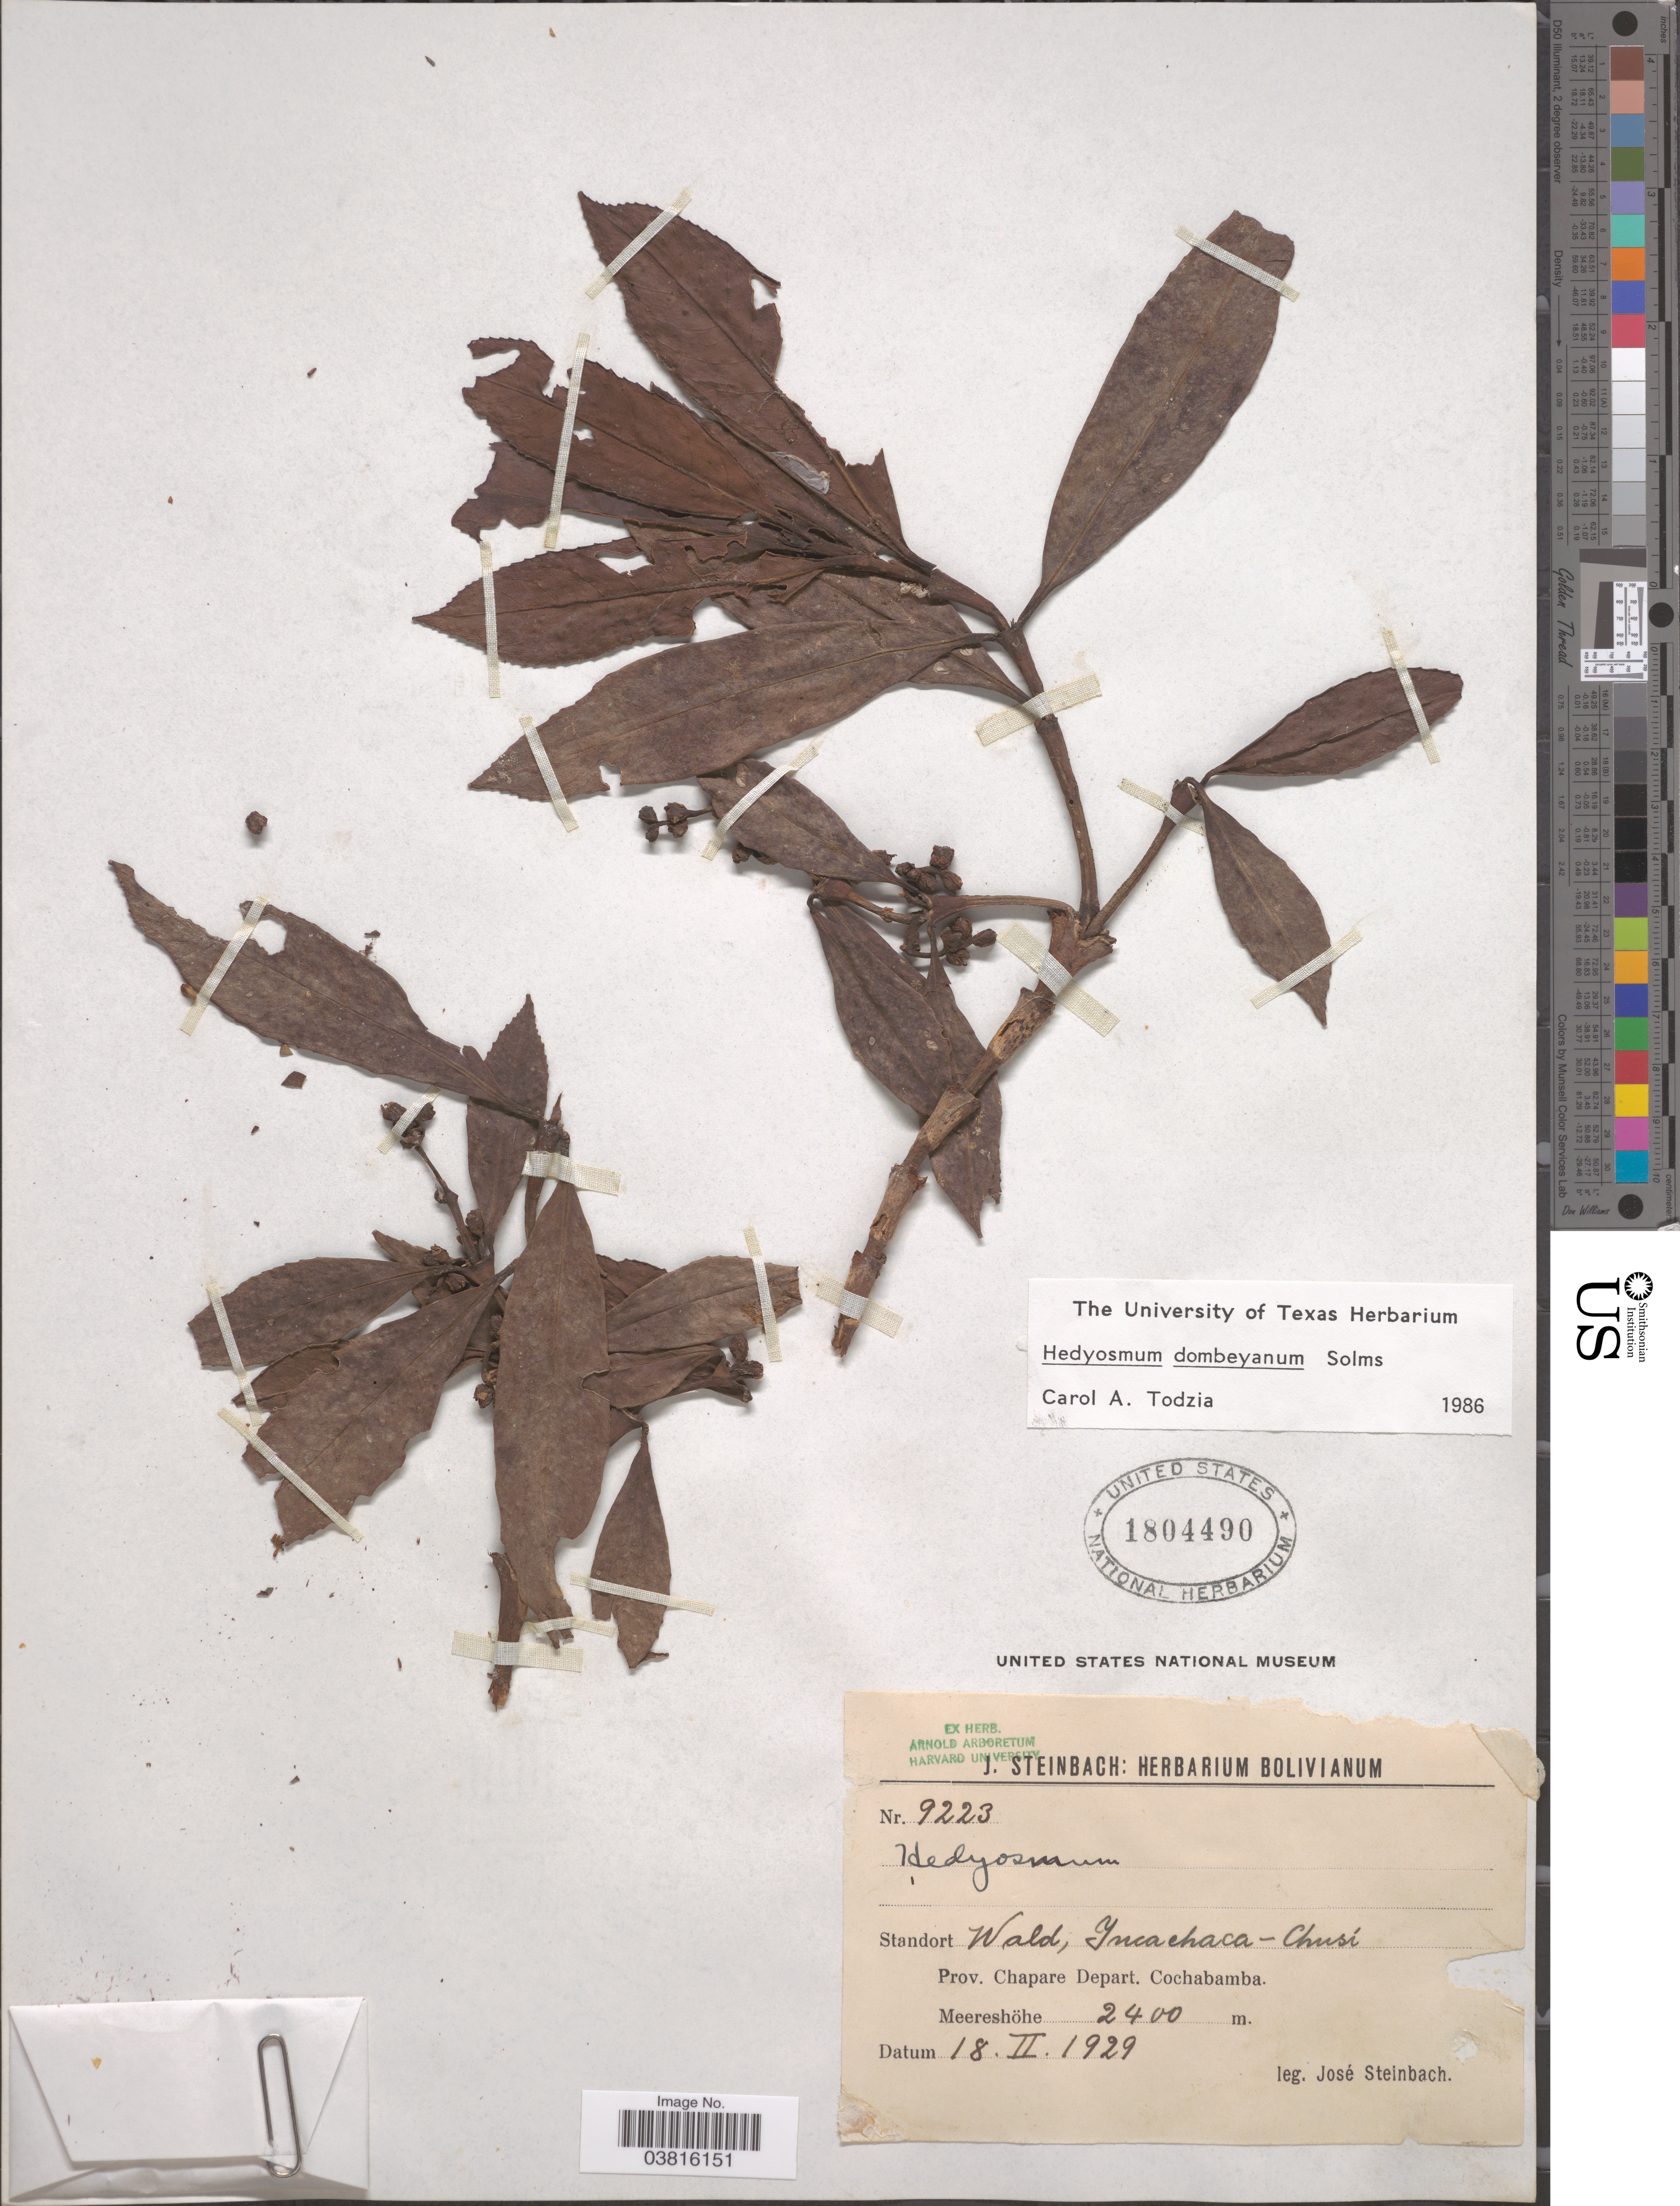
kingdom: Plantae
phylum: Tracheophyta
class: Magnoliopsida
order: Chloranthales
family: Chloranthaceae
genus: Hedyosmum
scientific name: Hedyosmum dombeyanum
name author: Solms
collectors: J. Steinbach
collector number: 9223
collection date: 1929-02-18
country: Bolivia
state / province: Cochabamba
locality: Standort Wald, Yucachaca-Chusí. Prov. Chapare Depart. Cochabamba.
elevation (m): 2400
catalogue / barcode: US 1804490